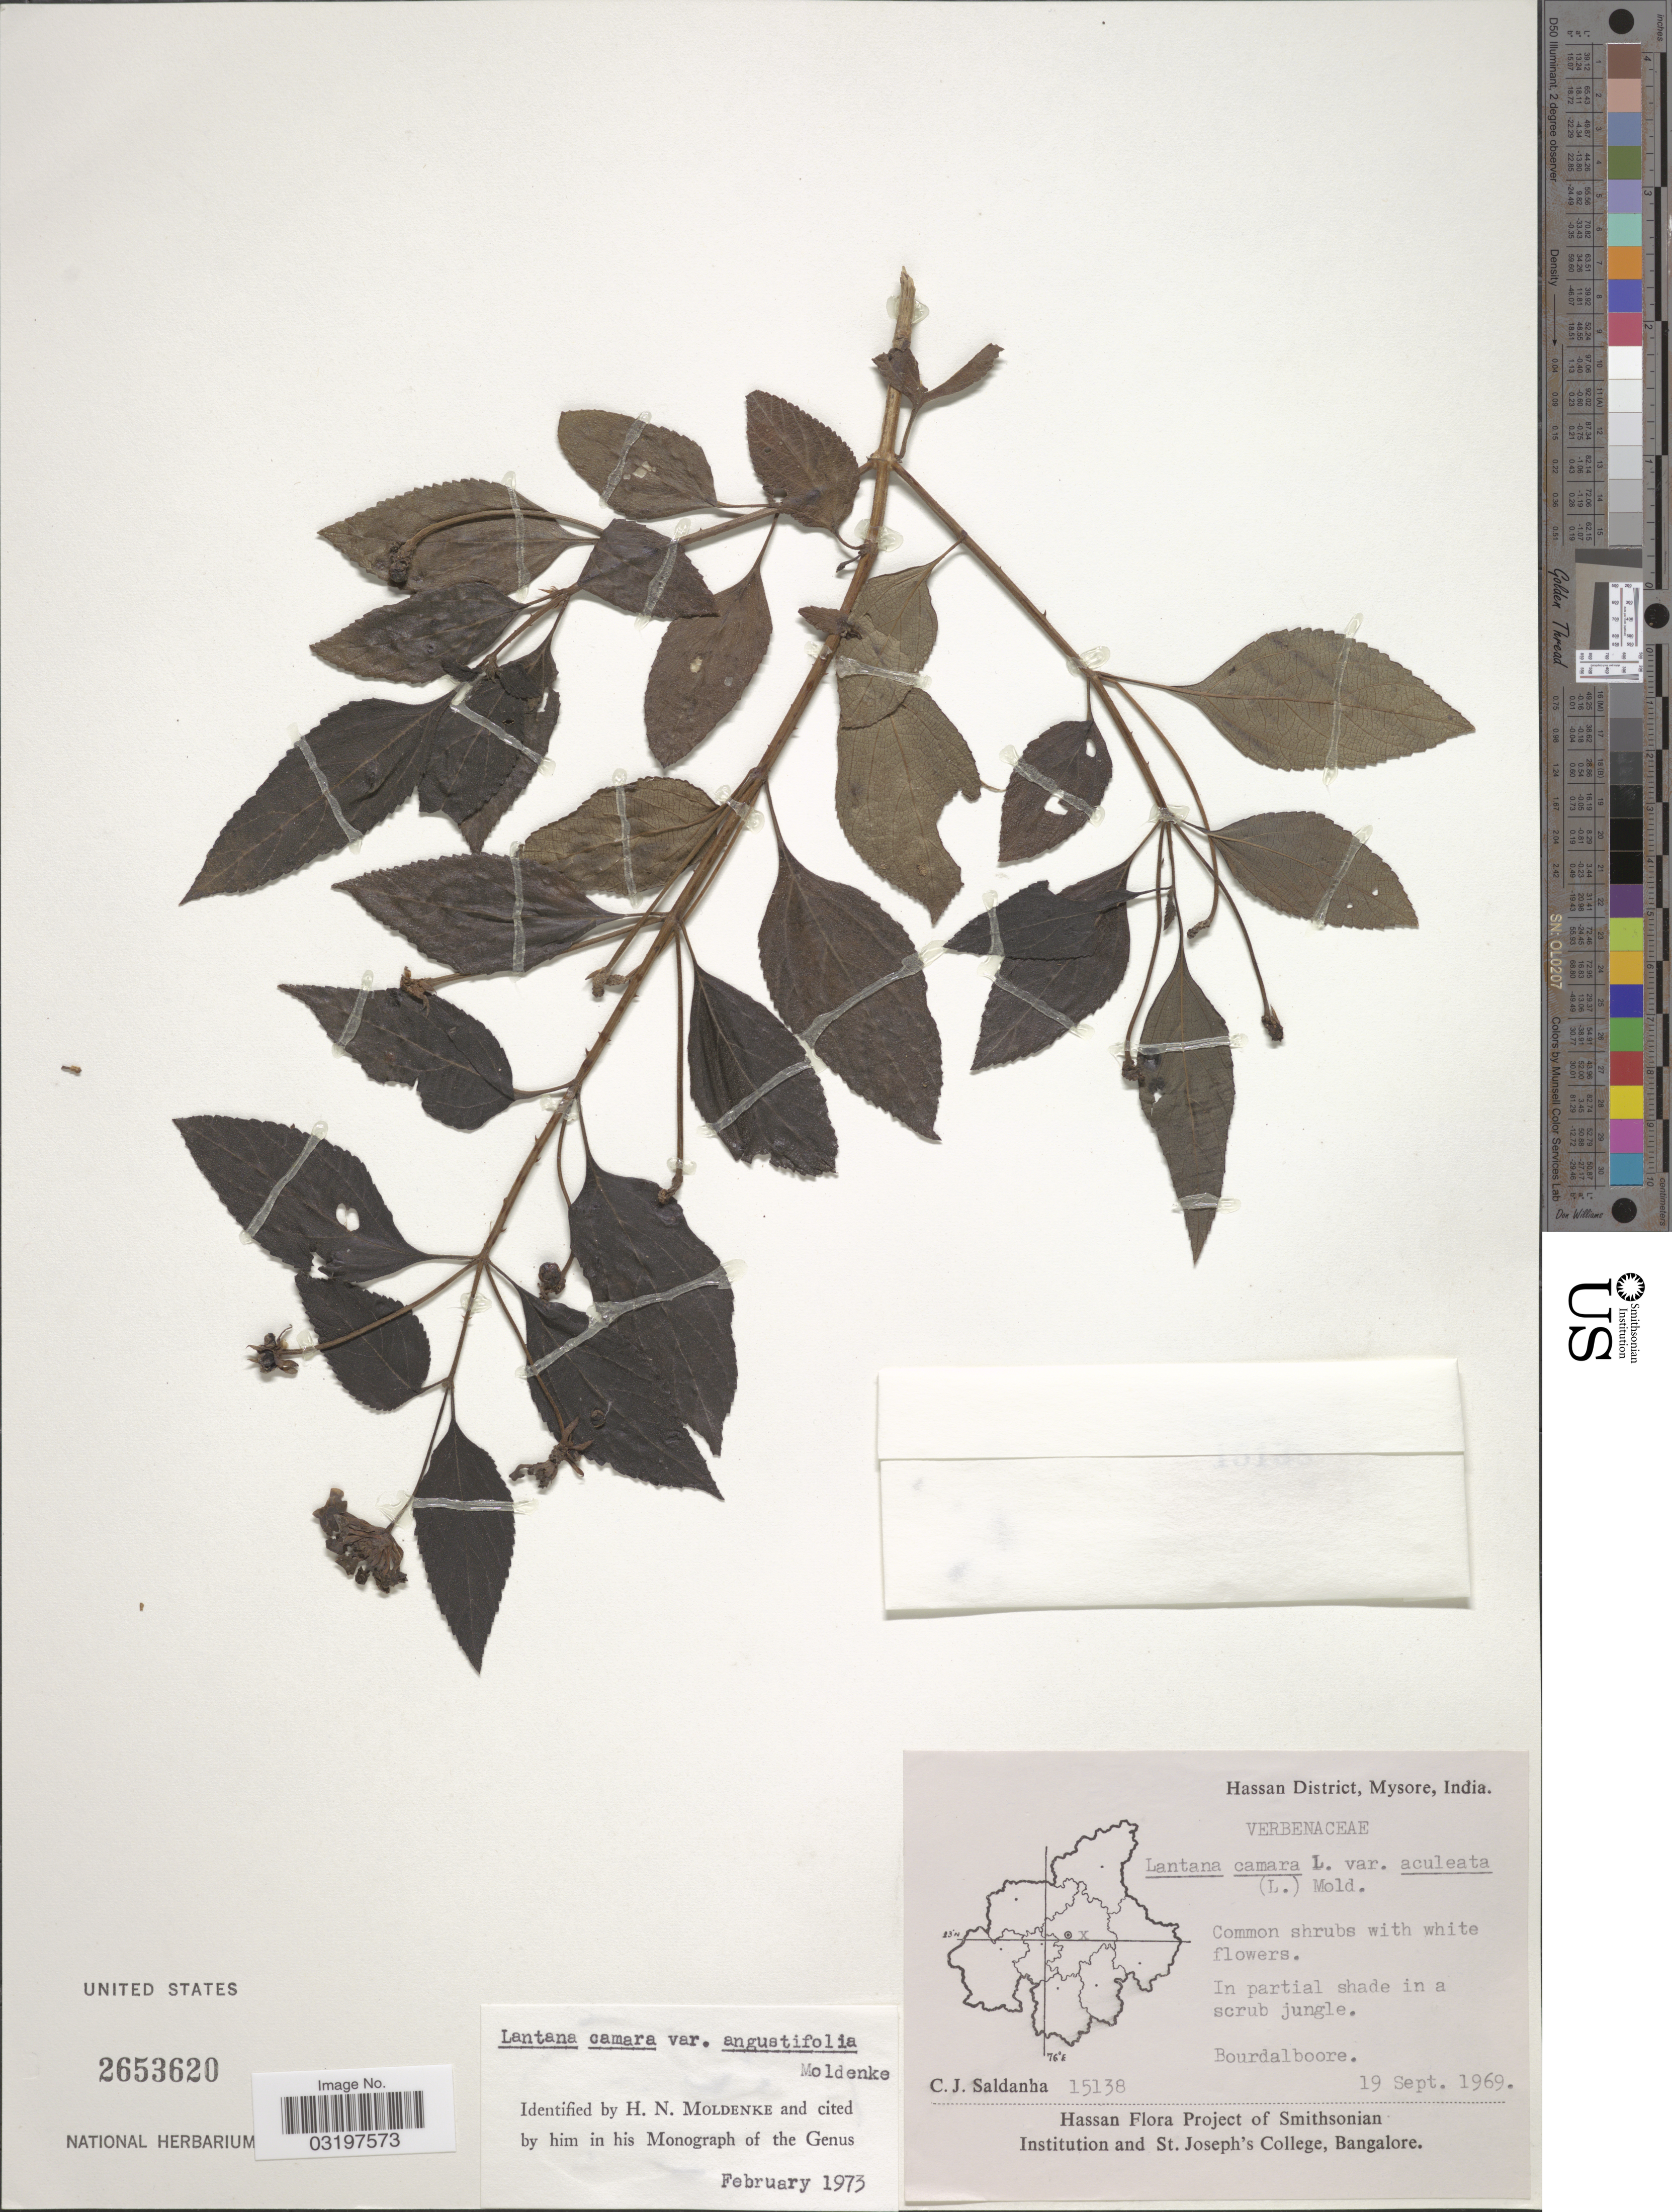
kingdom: Plantae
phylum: Tracheophyta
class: Magnoliopsida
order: Lamiales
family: Verbenaceae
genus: Lantana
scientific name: Lantana camara var. angustifolia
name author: Moldenke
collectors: C. J. Saldanha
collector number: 15138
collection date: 1969-09-19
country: India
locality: Hassan District, Mysore. Bourdalboore.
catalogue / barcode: US 2653620